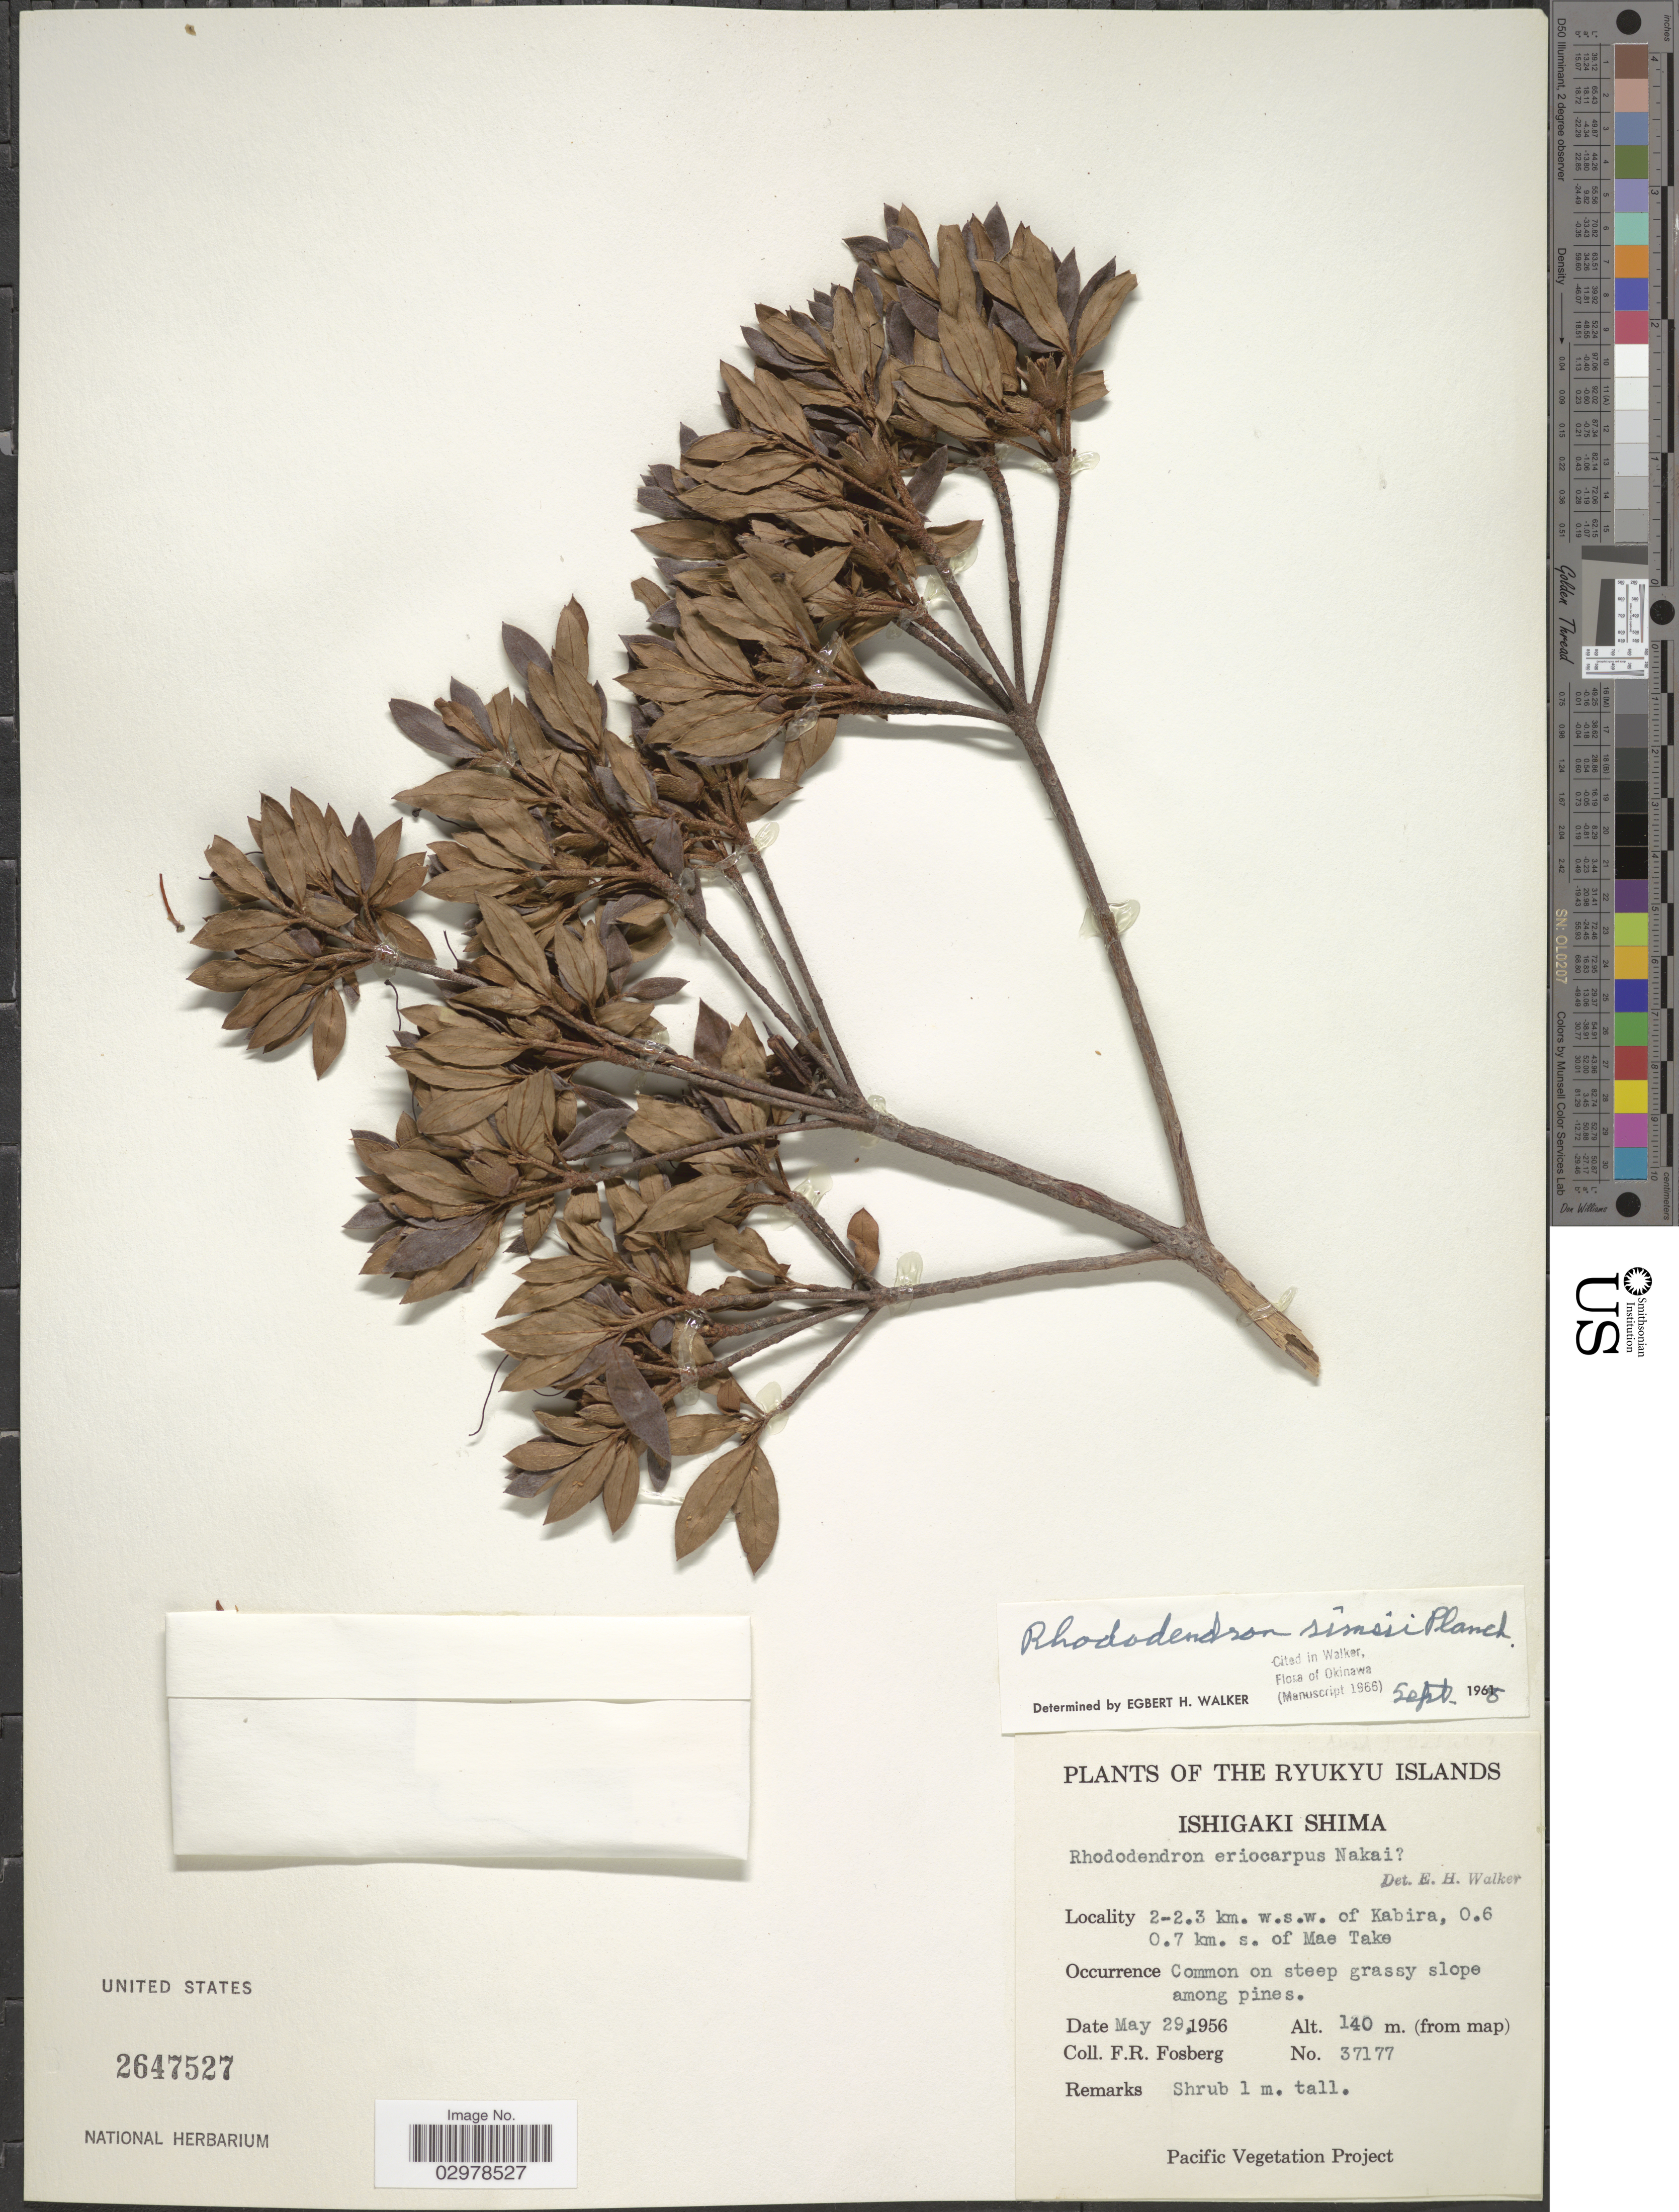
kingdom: Plantae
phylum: Tracheophyta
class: Magnoliopsida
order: Ericales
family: Ericaceae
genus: Rhododendron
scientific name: Rhododendron simsii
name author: Planch.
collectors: F. R. Fosberg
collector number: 37177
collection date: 1956-05-29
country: Japan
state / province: Okinawa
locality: The Ryukyu Islands, Ishigaki Shima. 2-2.3 km. w.s.w. of Kabira, 0.6-0.7 km. s. of Mae Take.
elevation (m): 140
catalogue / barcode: US 2647527